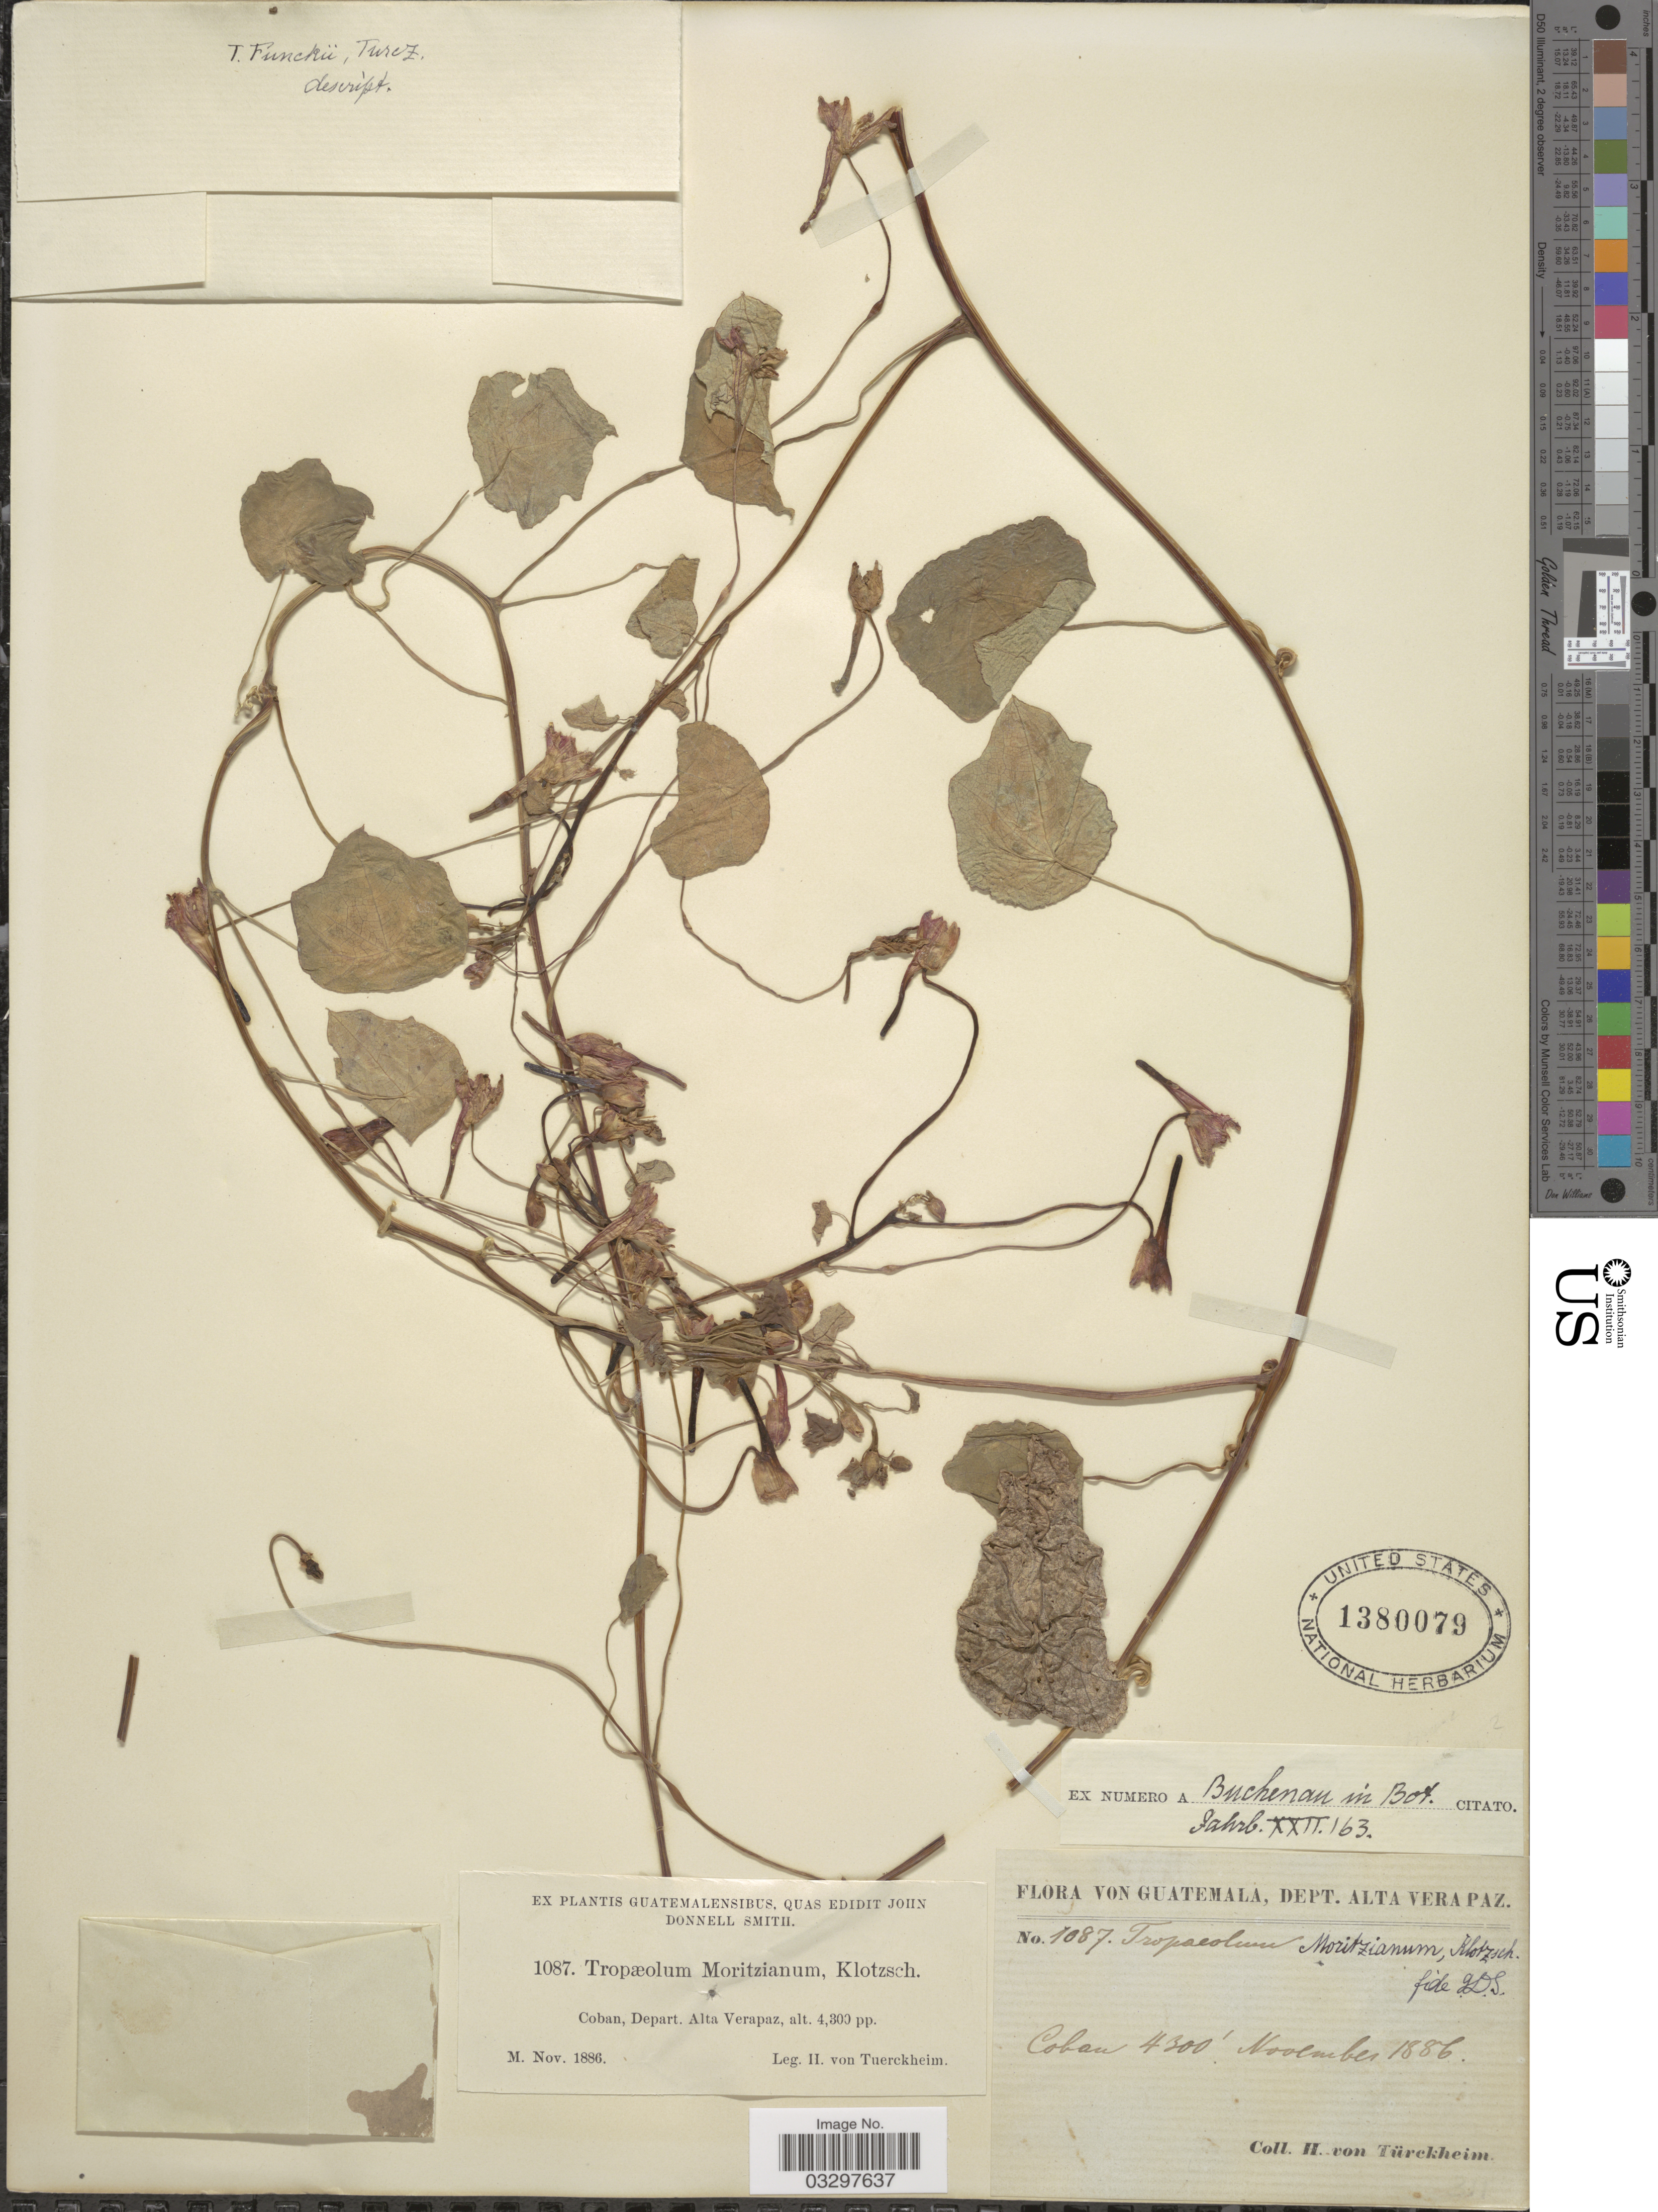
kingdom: Plantae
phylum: Tracheophyta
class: Magnoliopsida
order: Brassicales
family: Tropaeolaceae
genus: Tropaeolum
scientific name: Tropaeolum moritzianum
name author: Klotzsch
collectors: H. von Türckheim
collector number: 1087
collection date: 1886-11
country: Guatemala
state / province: Alta Verapaz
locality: Dept. Alta Verapaz. Coban.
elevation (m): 1311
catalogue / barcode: US 1380079